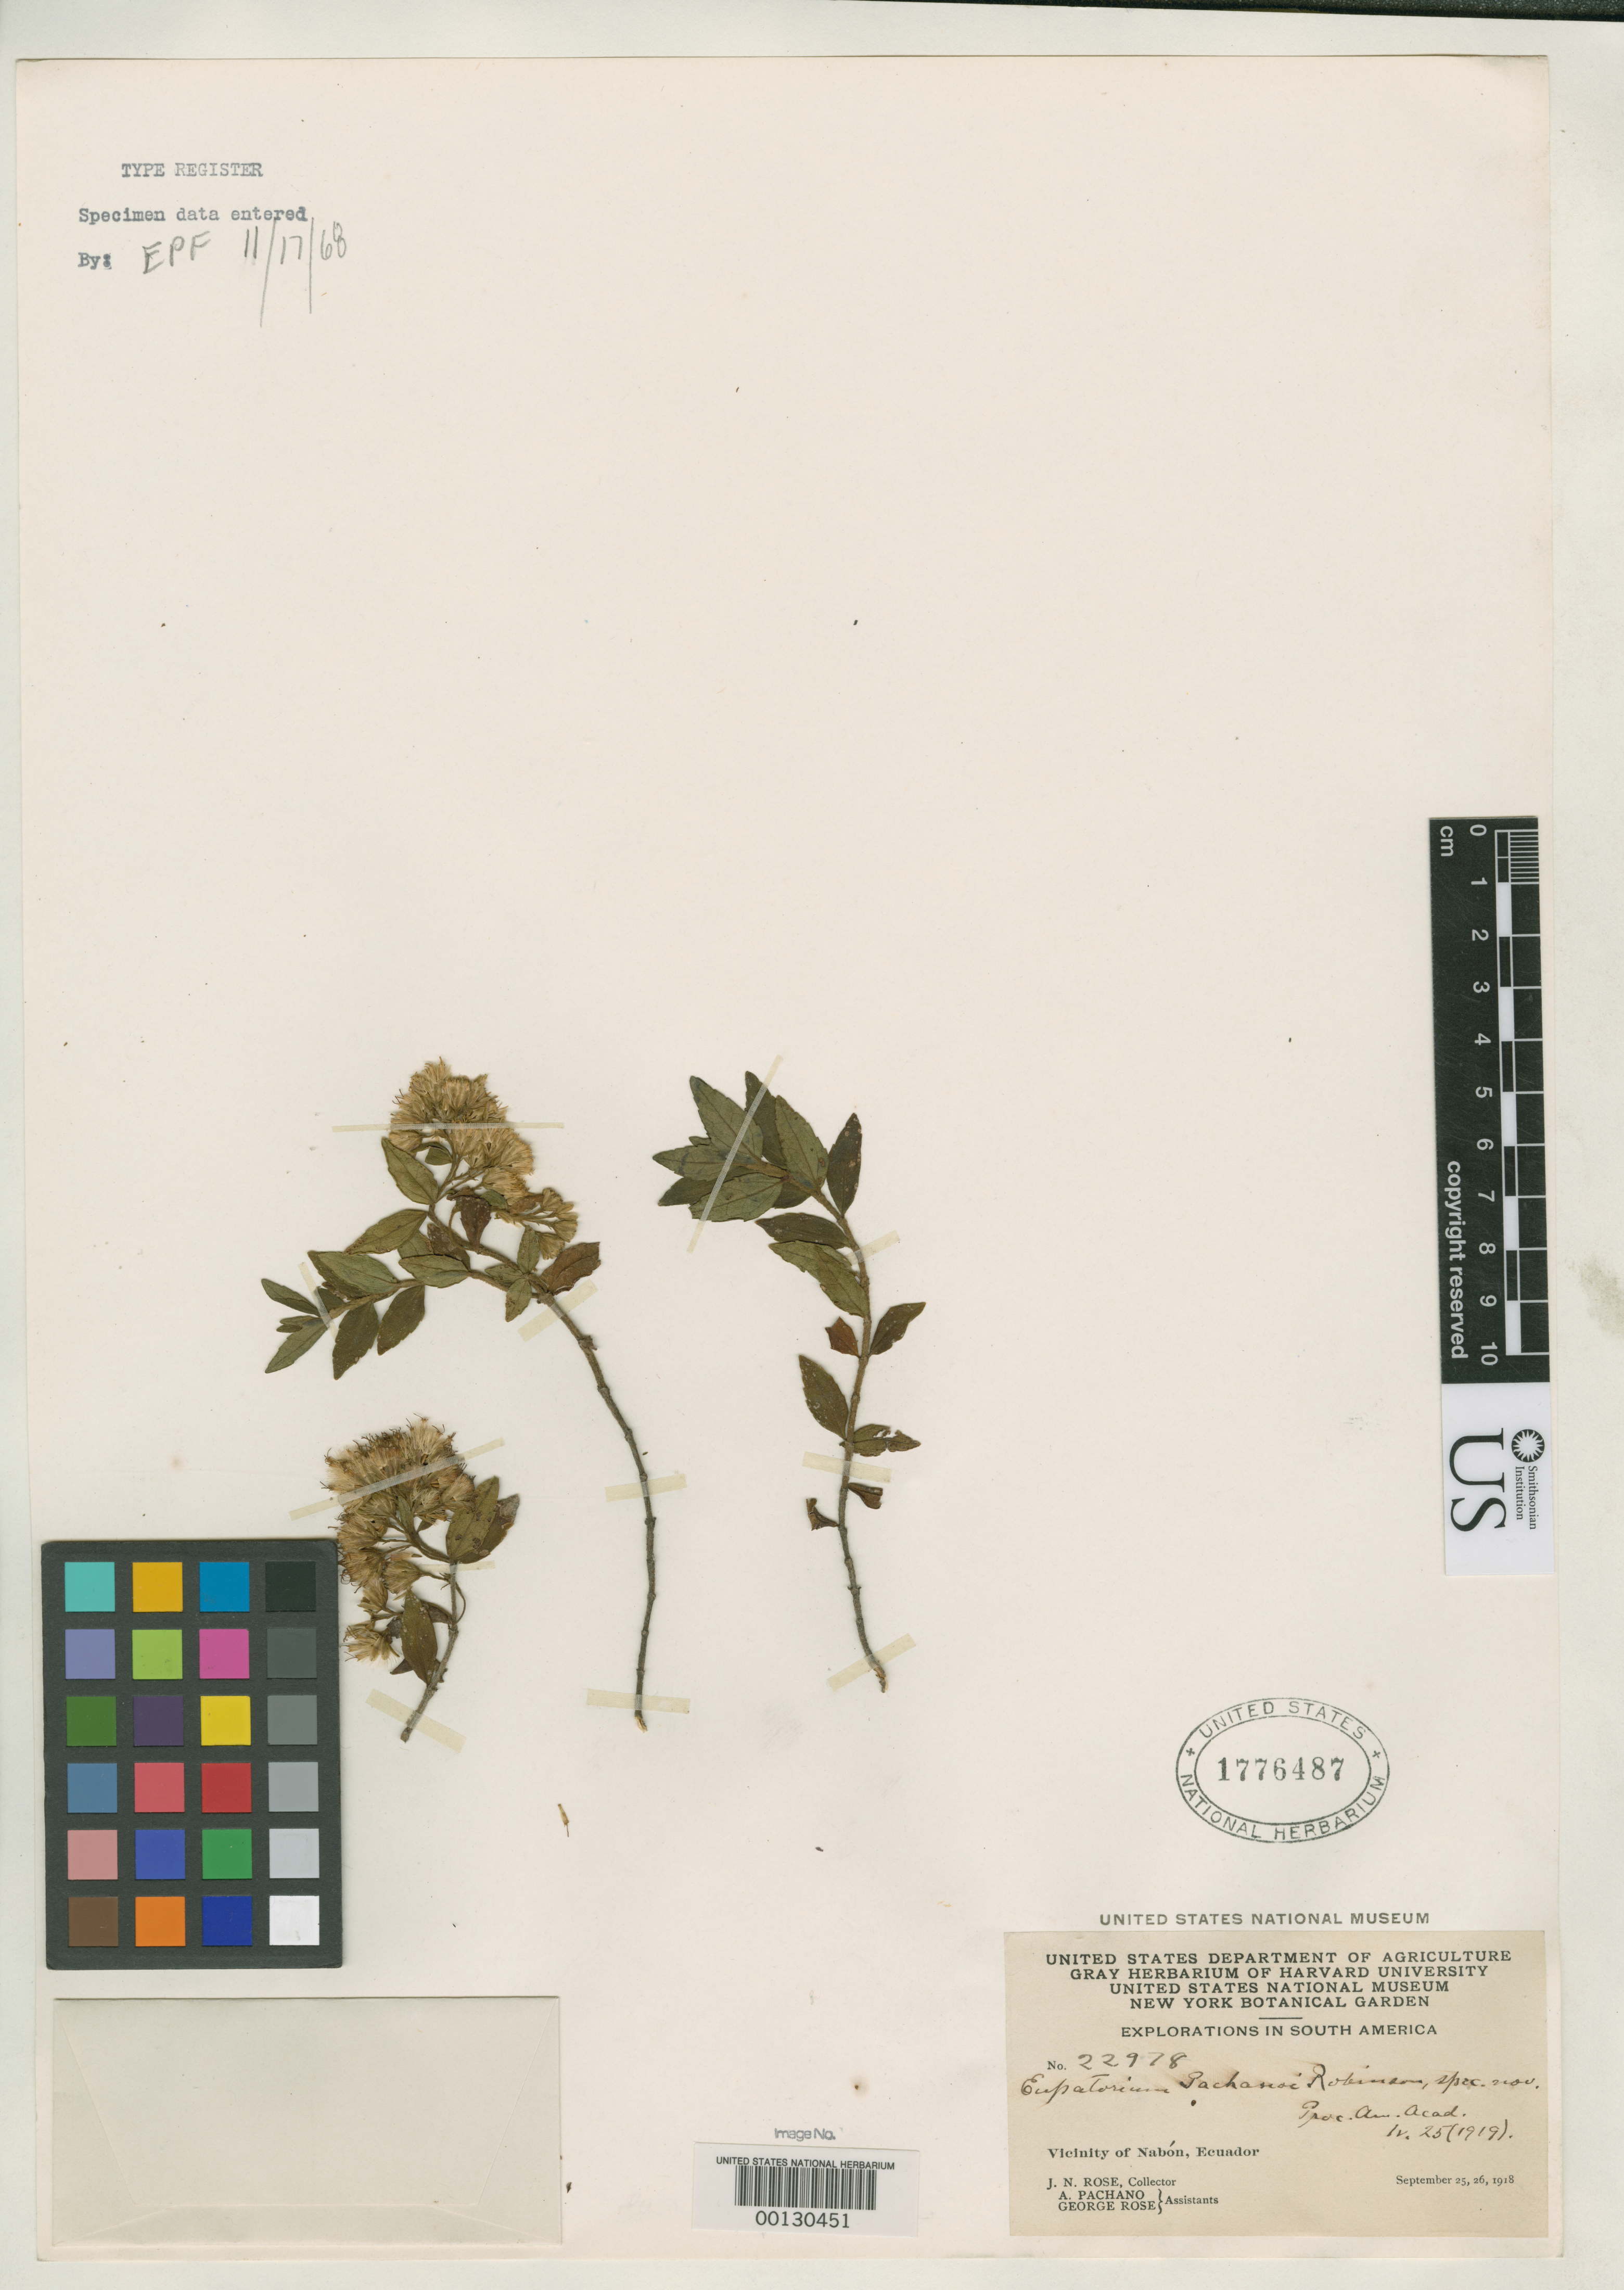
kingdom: Plantae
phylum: Tracheophyta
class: Magnoliopsida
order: Asterales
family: Asteraceae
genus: Eupatorium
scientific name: Eupatorium pachanoi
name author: B.L. Rob.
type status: Type Collection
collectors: J. N. Rose, A. Pachano & G. Rose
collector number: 22978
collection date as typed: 25 Sep 1918 and 26 Sep 1918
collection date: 1918-09-25,1918-09-26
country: Ecuador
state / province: Azuay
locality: Vicinity of Nabon.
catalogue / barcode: US 1776487